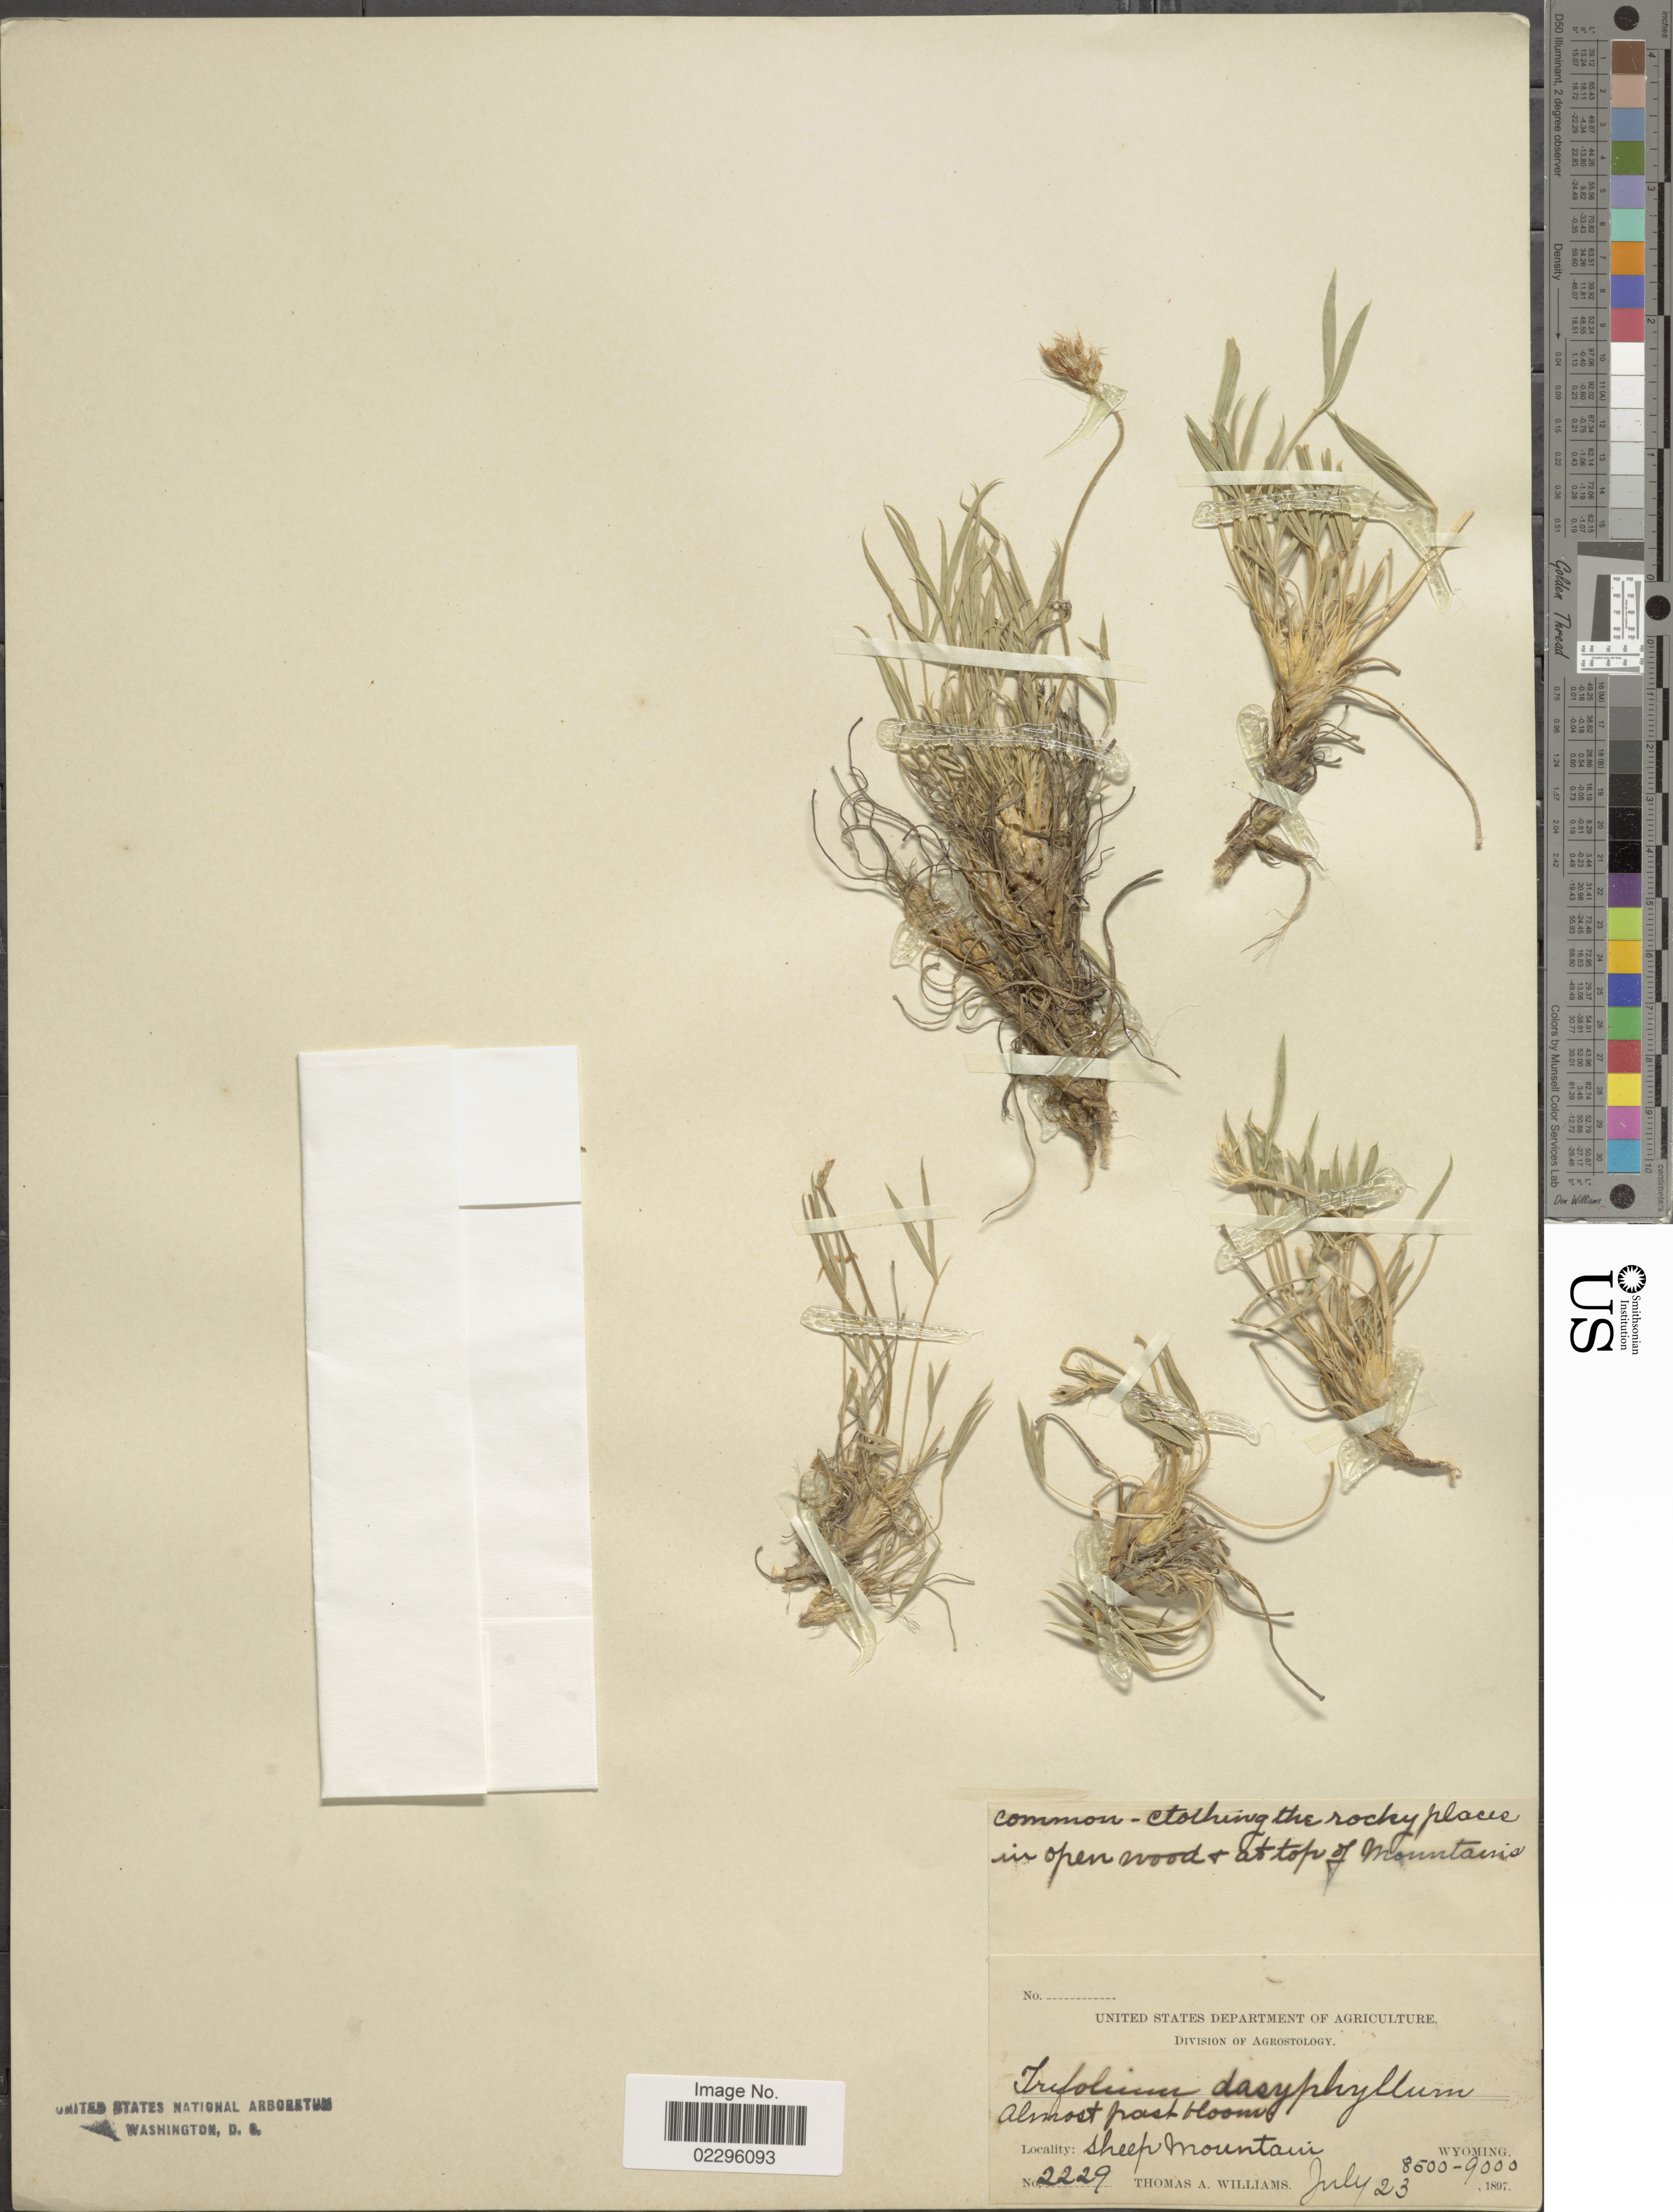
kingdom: Plantae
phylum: Tracheophyta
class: Magnoliopsida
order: Fabales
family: Fabaceae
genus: Trifolium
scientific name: Trifolium dasyphyllum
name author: Torr. & A. Gray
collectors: T. A. Williams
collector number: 2229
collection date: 1897-07-23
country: United States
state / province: Wyoming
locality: Sheep Mountain